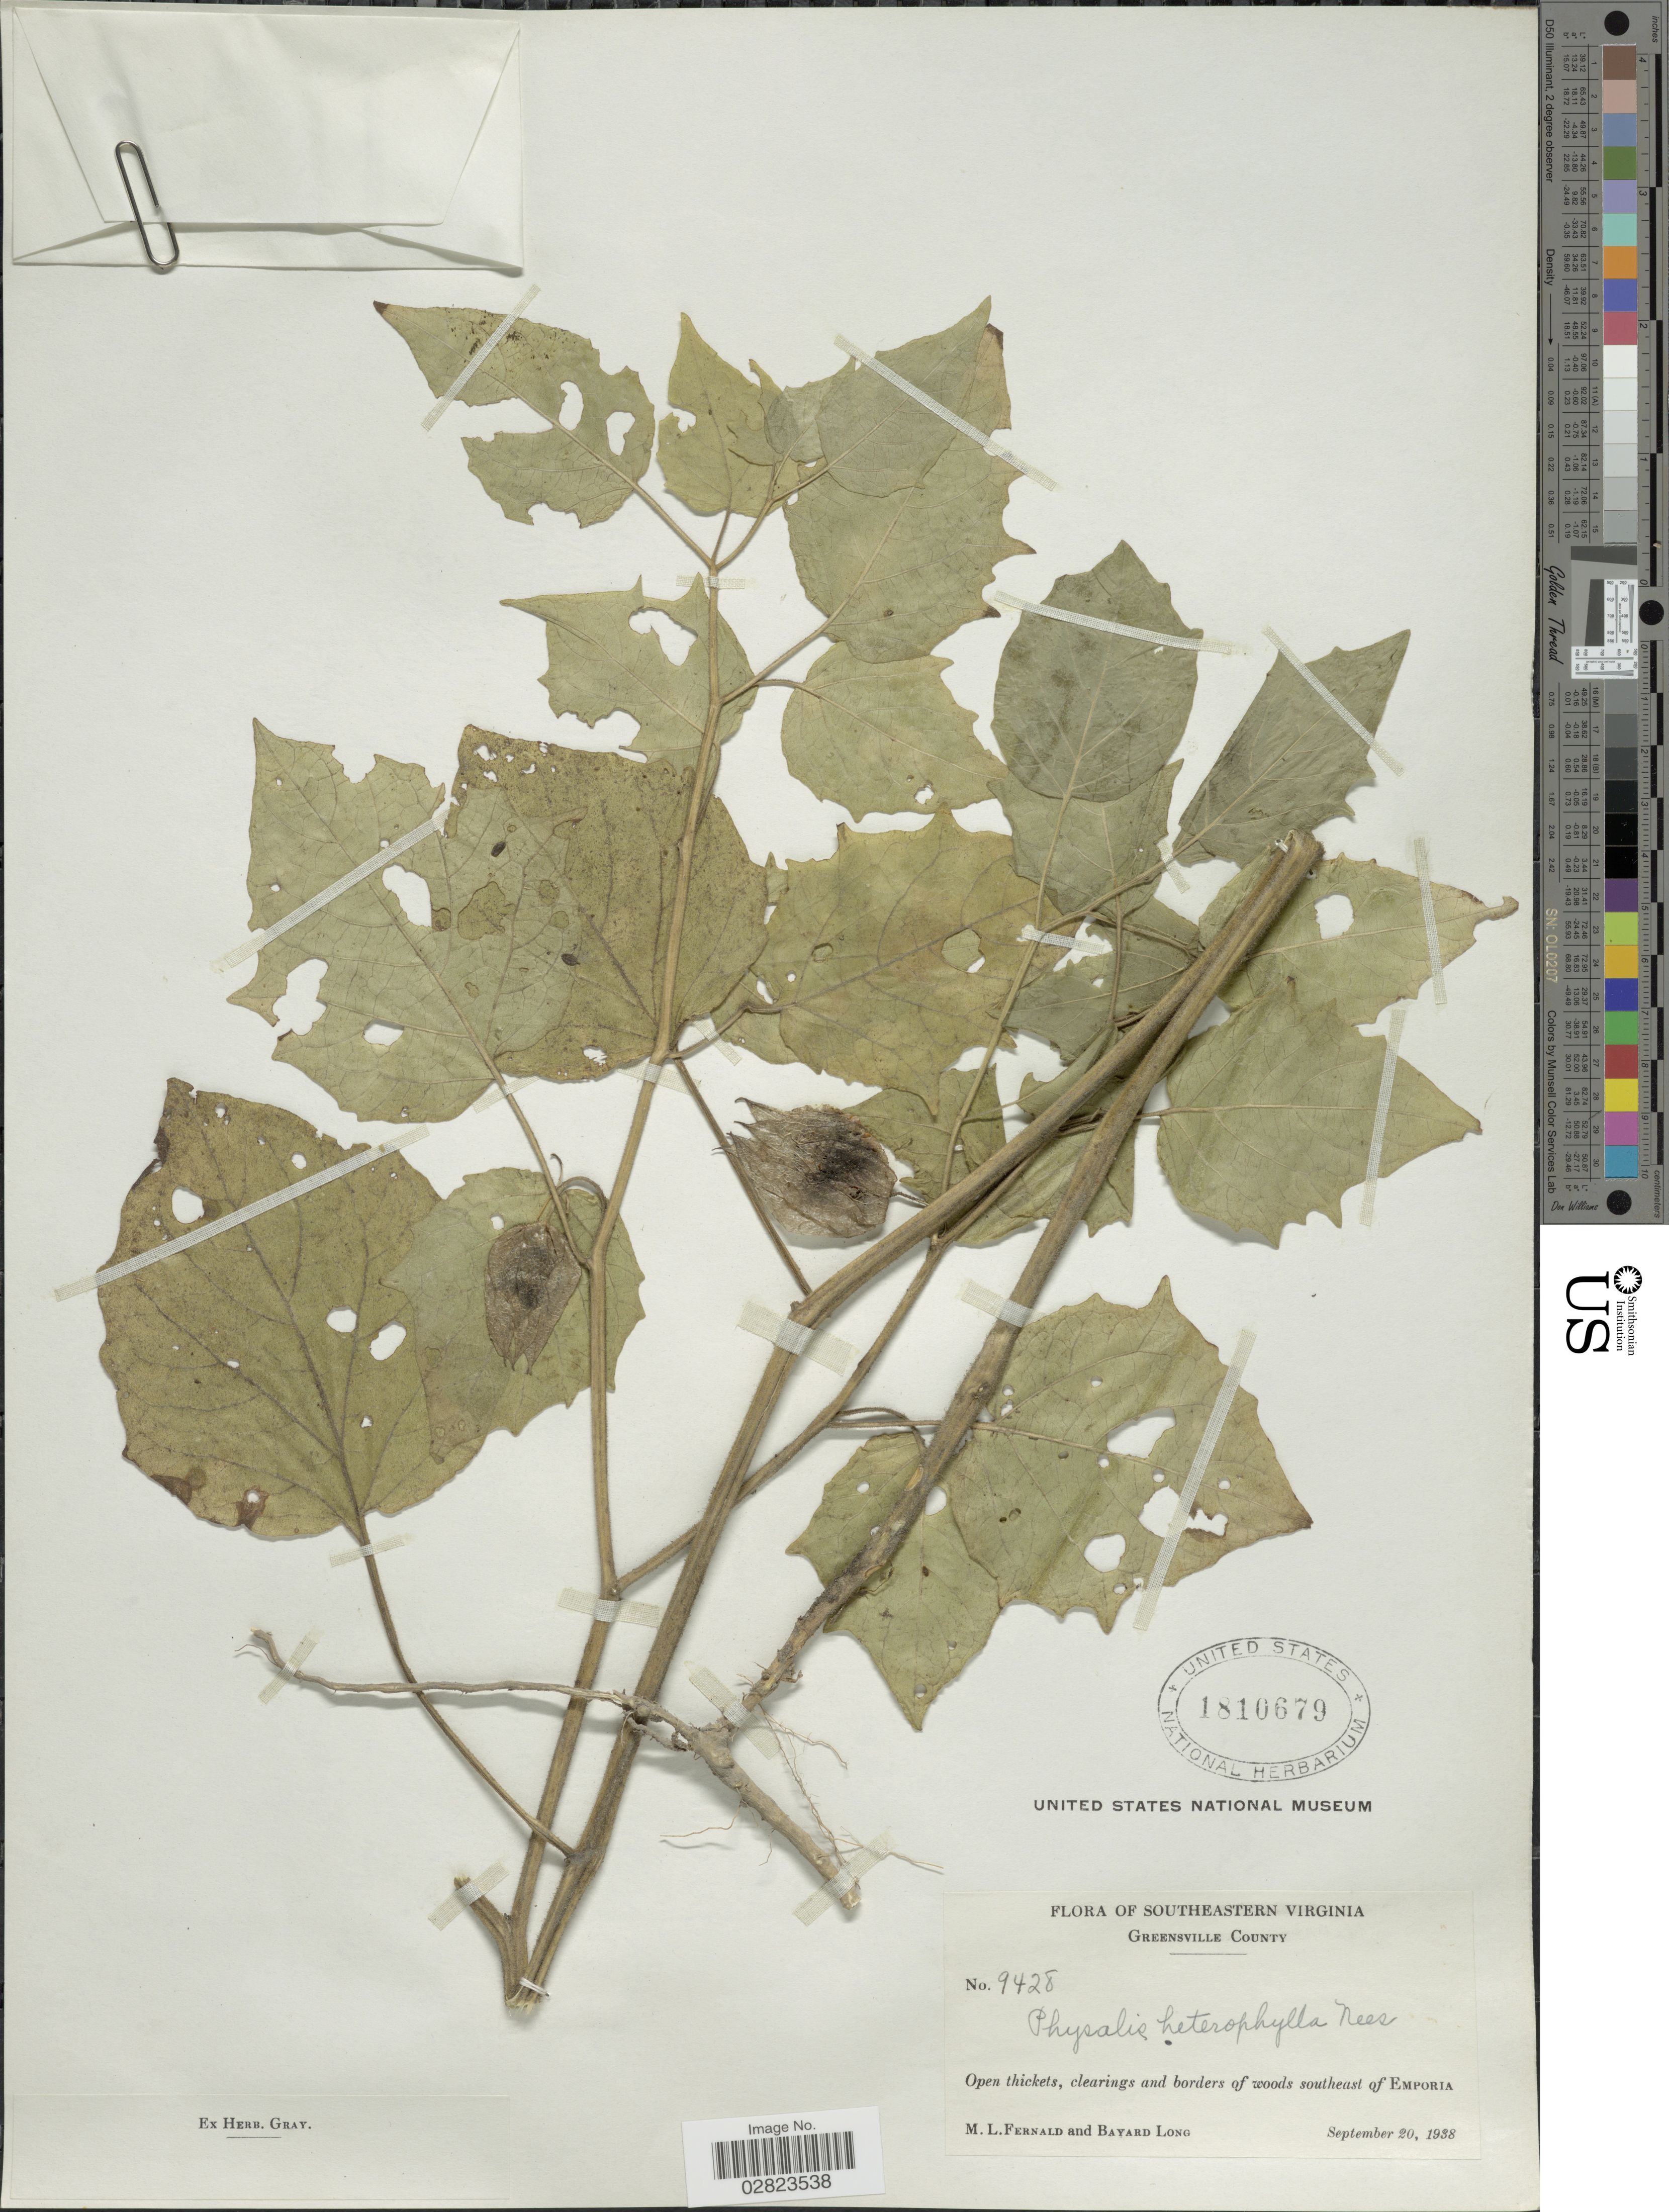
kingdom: Plantae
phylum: Tracheophyta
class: Magnoliopsida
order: Solanales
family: Solanaceae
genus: Physalis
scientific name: Physalis heterophylla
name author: Nees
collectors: M. L. Fernald & B. Long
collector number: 9428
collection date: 1938-09-20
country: United States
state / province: Virginia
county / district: Greensville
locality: Southeastern Virginia. Greensville County. Open thickets, clearings and borders of woods southeast of Emporia.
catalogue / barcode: US 1810679